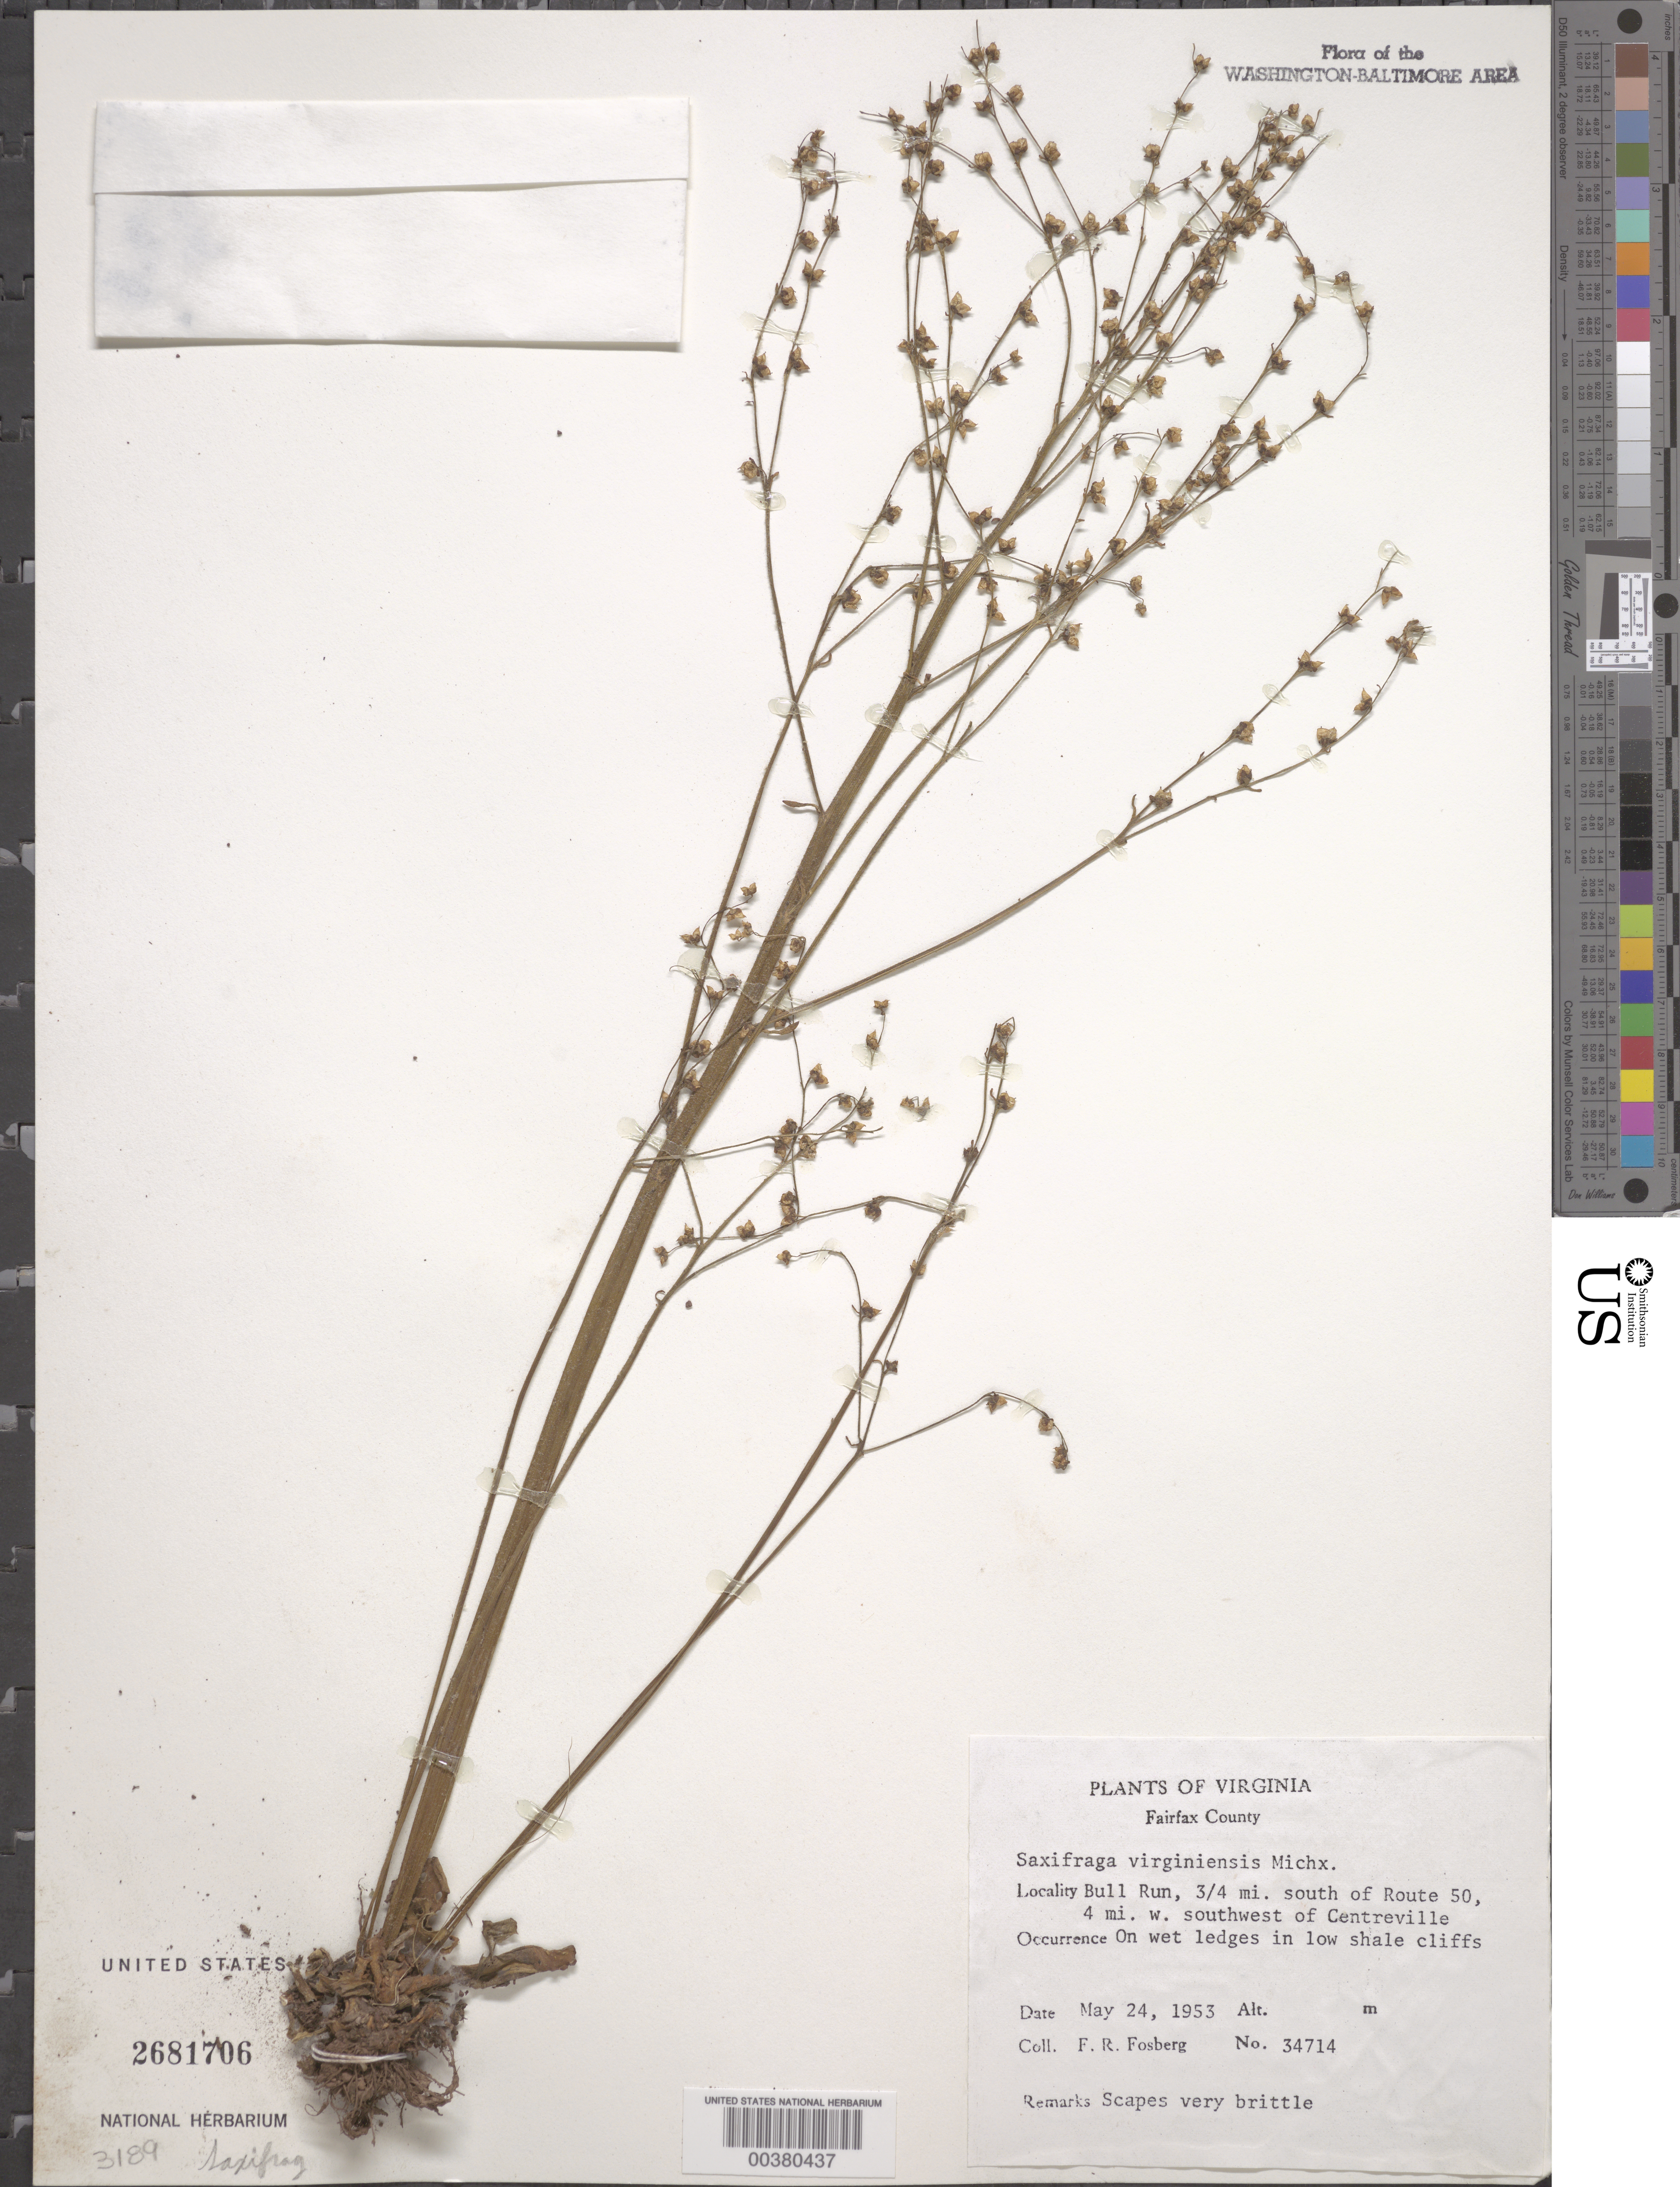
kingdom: Plantae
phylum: Tracheophyta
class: Magnoliopsida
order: Saxifragales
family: Saxifragaceae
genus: Micranthes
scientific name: Micranthes virginiensis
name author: (Michx.) Small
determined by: Strong, Mark T., (BOT), Smithsonian Institution - National Museum of Natural History (UNITED STATES)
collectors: F. R. Fosberg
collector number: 34714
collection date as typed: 24 May 1953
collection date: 1953-05-24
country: United States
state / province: Virginia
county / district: Fairfax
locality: Bull Run, south of Route 50 and southwest of Centreville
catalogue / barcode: US 2681706